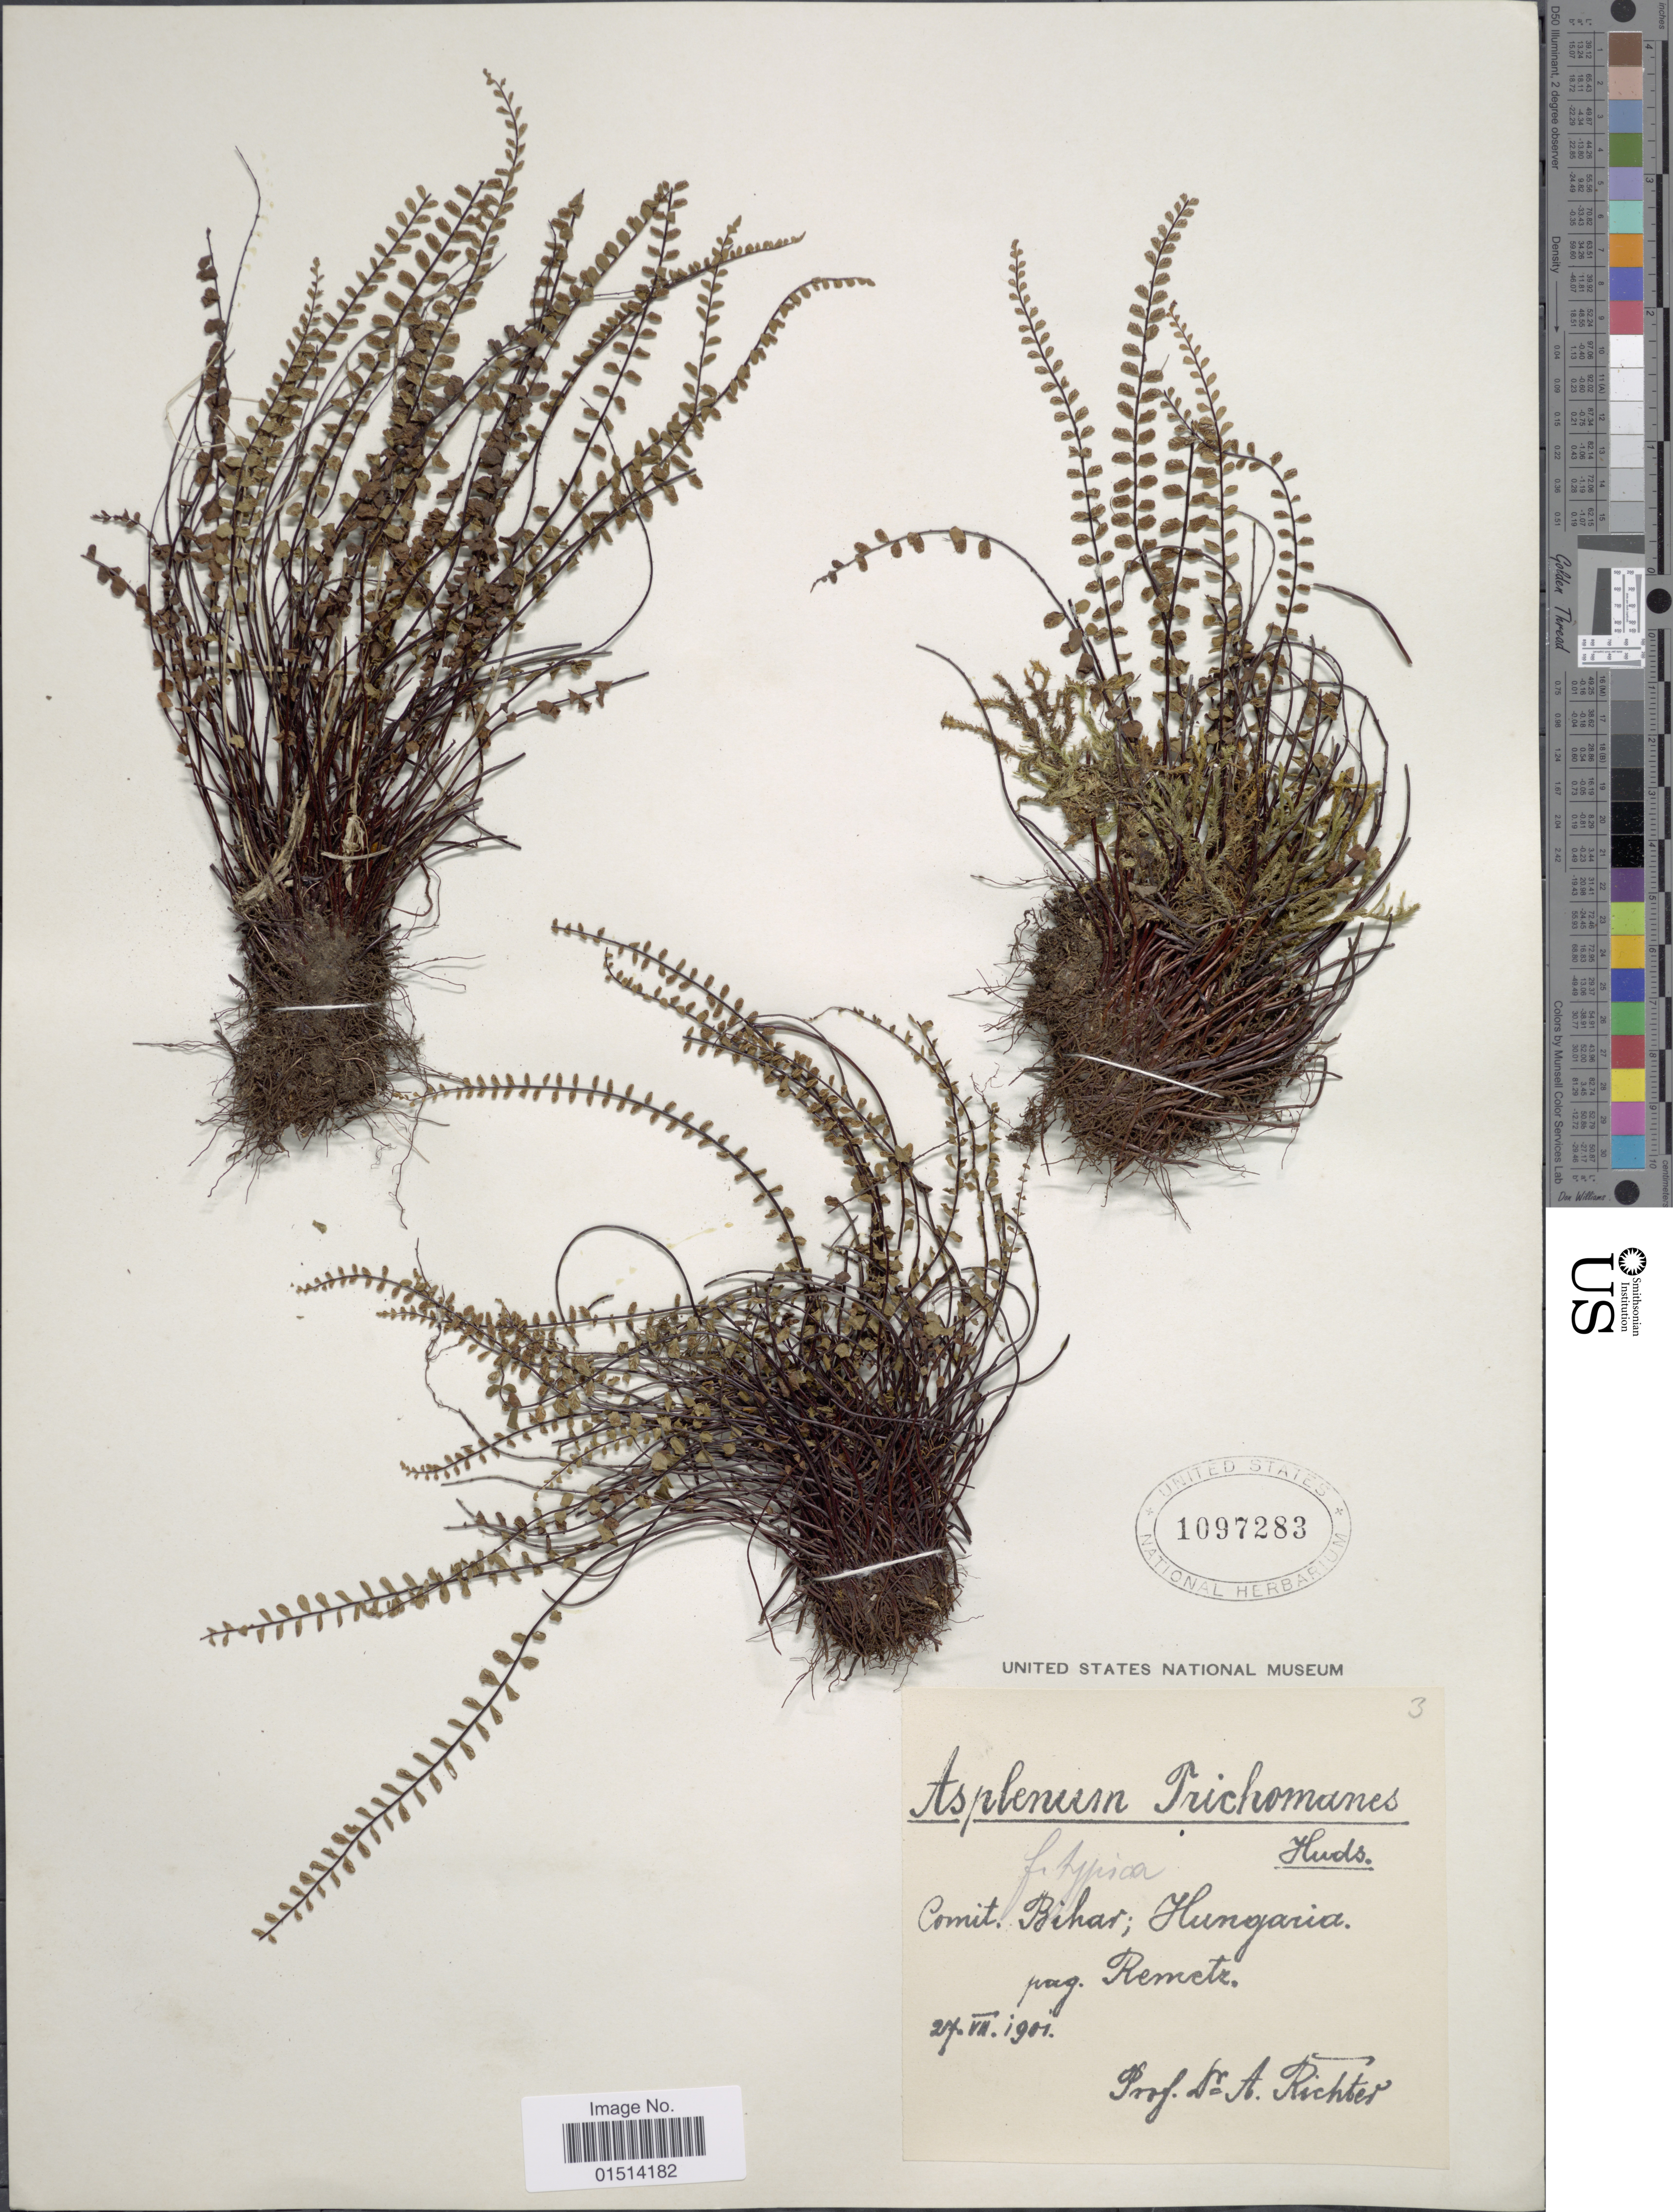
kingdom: Plantae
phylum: Tracheophyta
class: Polypodiopsida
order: Polypodiales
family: Aspleniaceae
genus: Asplenium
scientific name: Asplenium trichomanes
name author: L.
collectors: A. Richter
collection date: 1901-08-27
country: Hungary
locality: Comit. Rihar; Hungaria, wag. Remctz.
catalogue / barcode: US 1097283